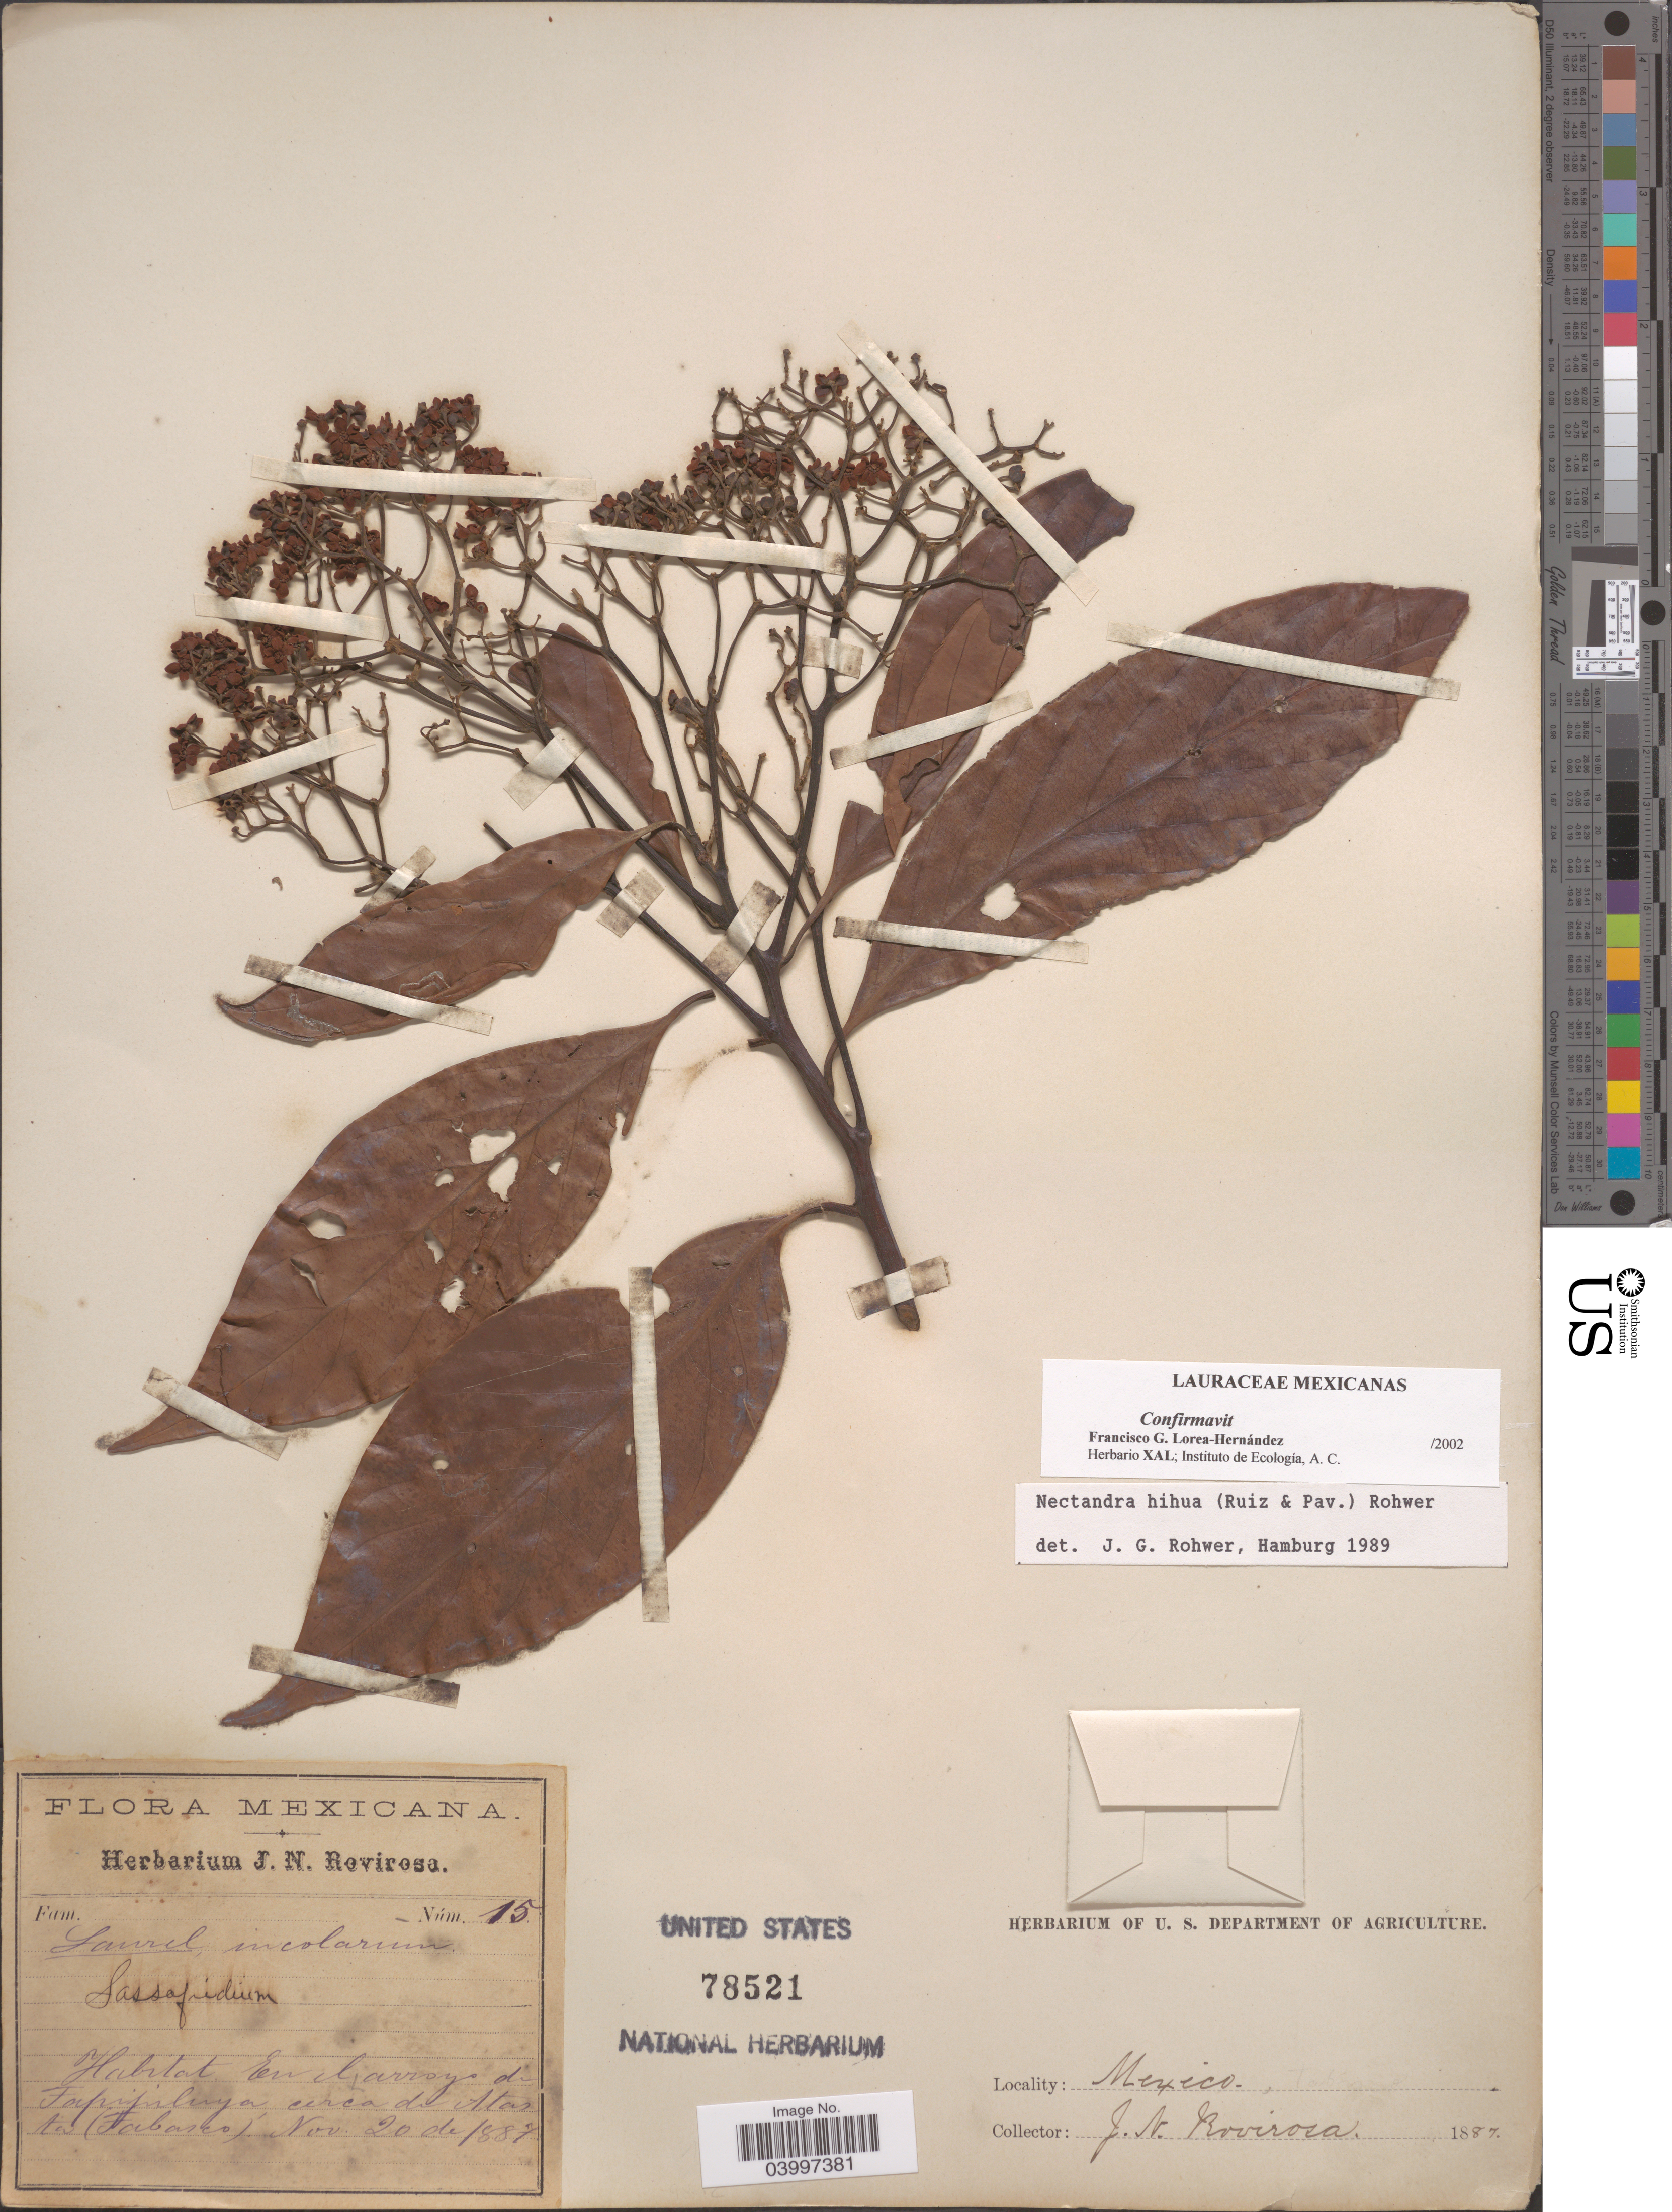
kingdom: Plantae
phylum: Tracheophyta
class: Magnoliopsida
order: Laurales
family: Lauraceae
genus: Nectandra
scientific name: Nectandra hihua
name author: (Ruiz & Pav.) Rohwer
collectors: J. N. Rovirosa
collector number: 15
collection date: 1887-11-20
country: Mexico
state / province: Tabasco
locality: En el arroyo de Tapijuluya, cerca de Atasta.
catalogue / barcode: US 78521